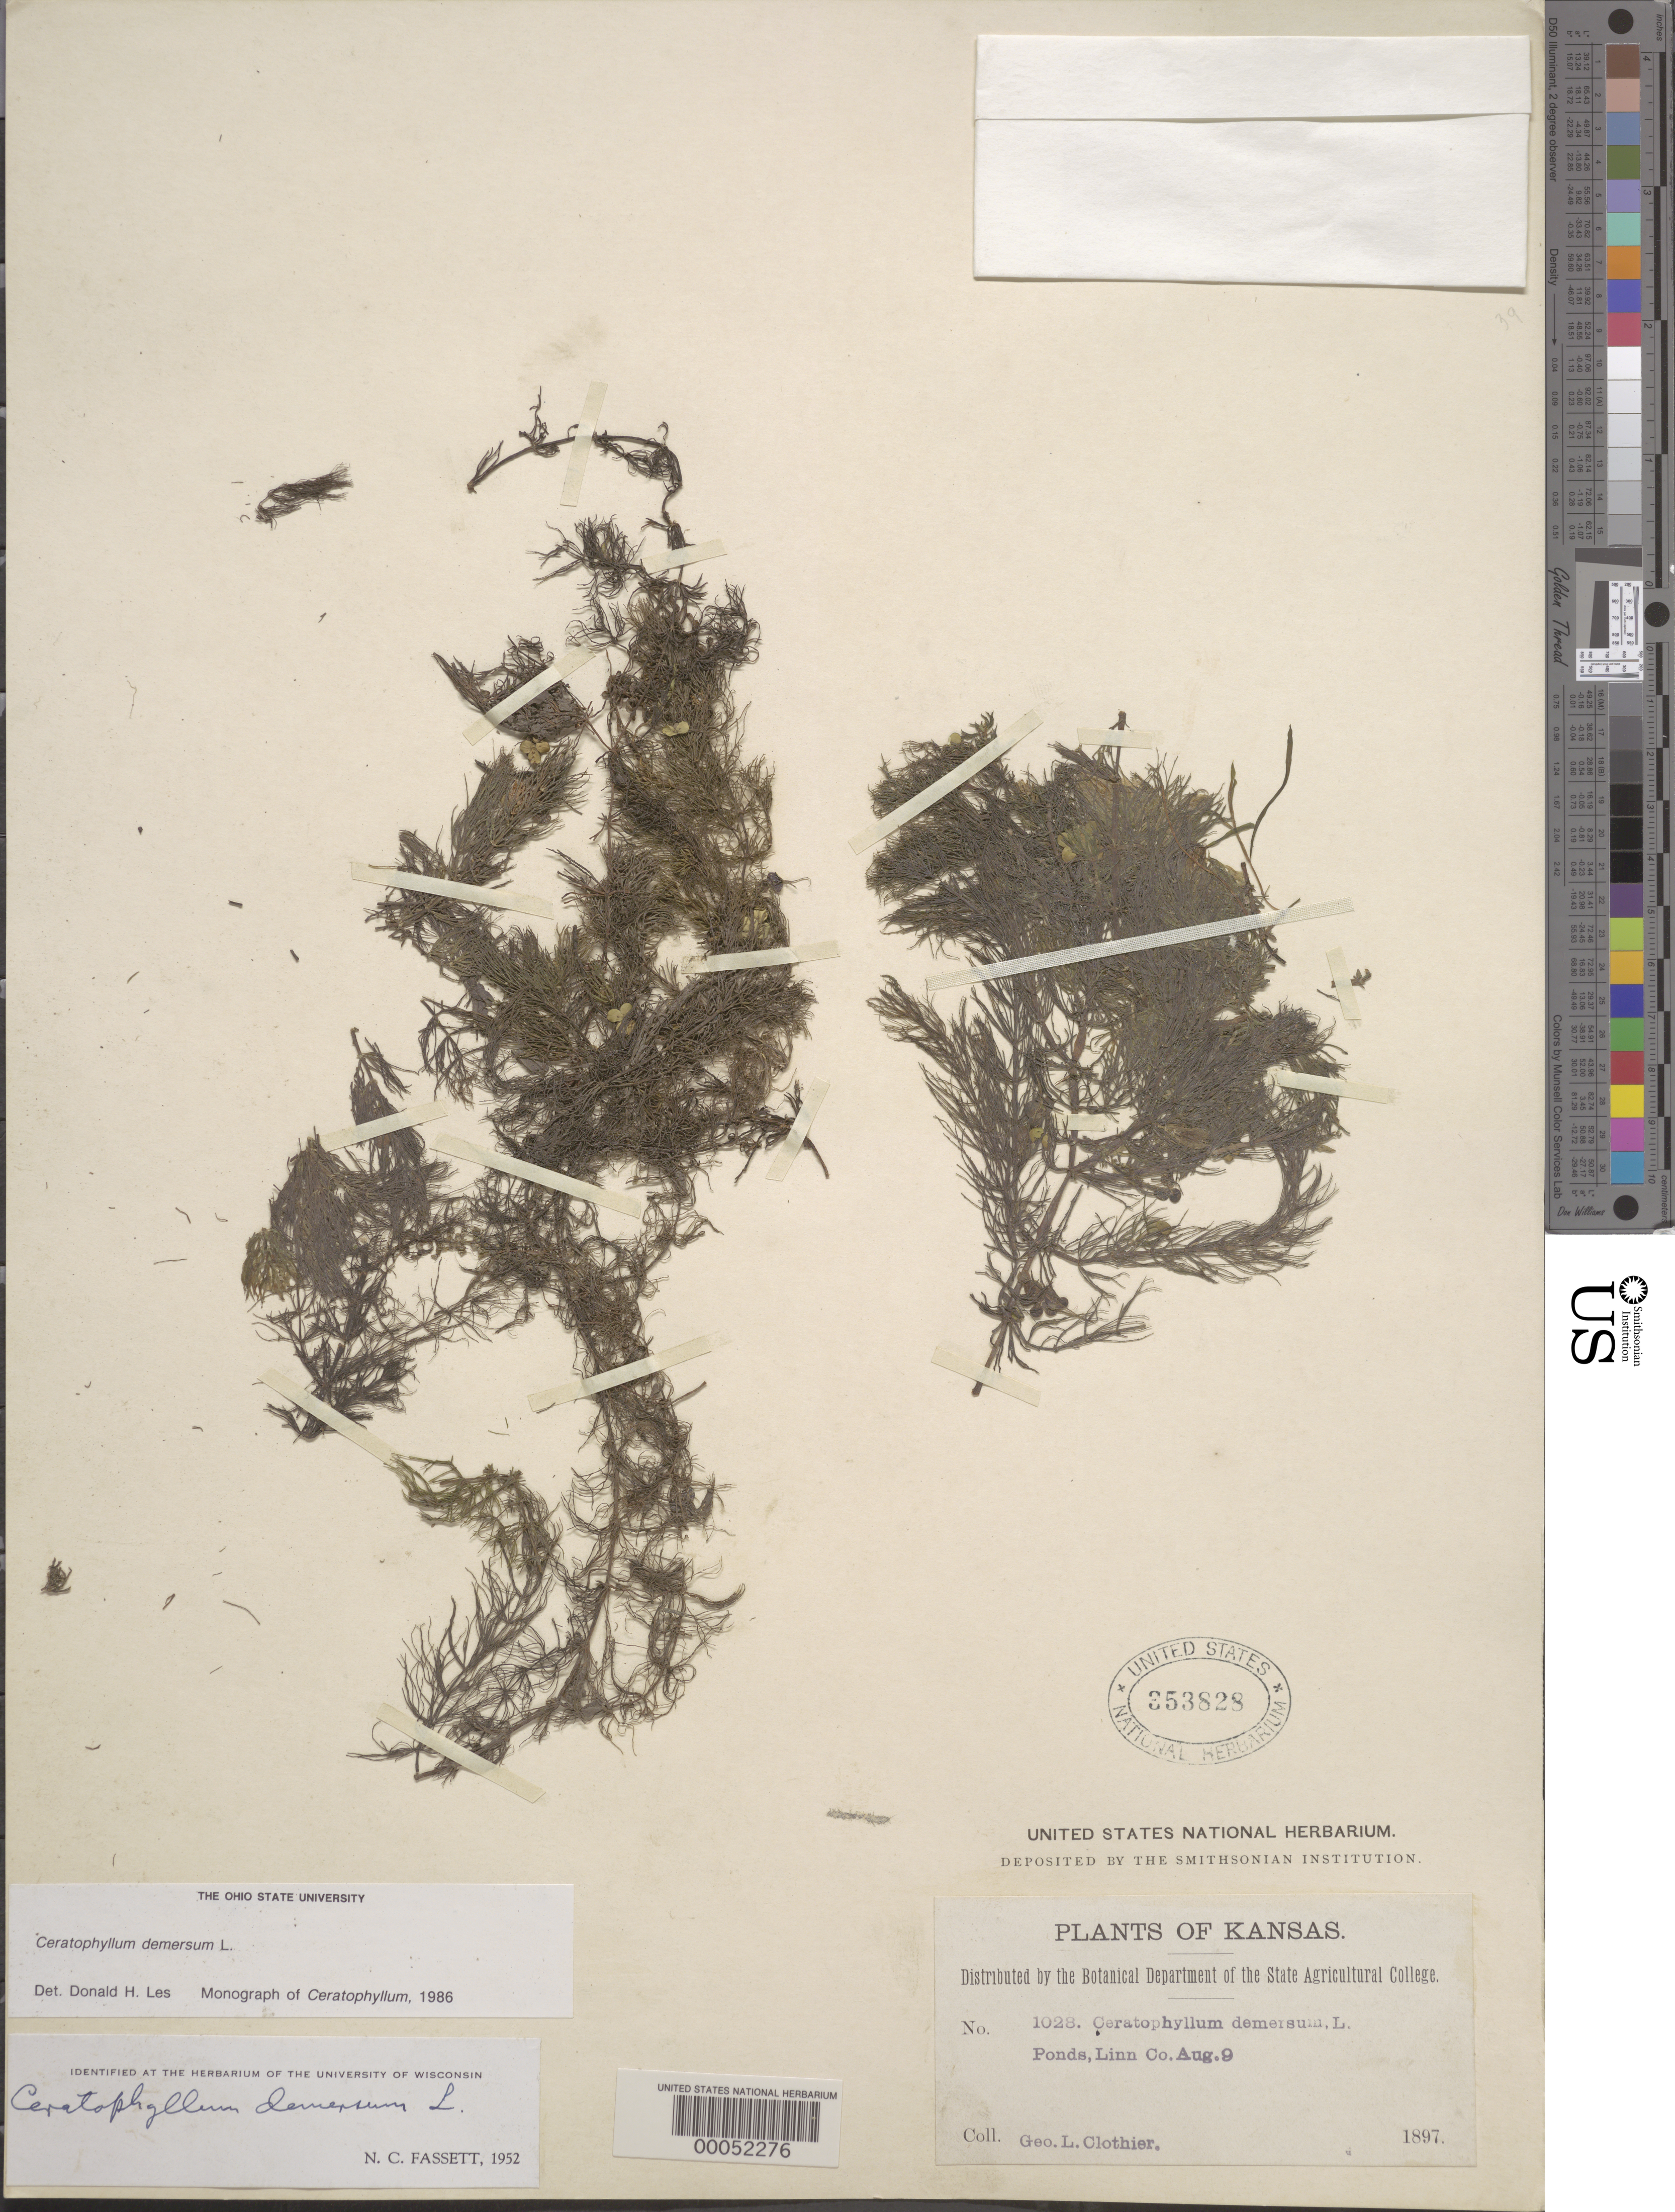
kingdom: Plantae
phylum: Tracheophyta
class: Magnoliopsida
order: Ceratophyllales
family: Ceratophyllaceae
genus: Ceratophyllum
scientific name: Ceratophyllum demersum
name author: L.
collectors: G. Clothier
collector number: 1028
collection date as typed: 09 Aug 1897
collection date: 1897-08-09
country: United States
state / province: Kansas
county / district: Linn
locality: Ponds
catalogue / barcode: US 353828